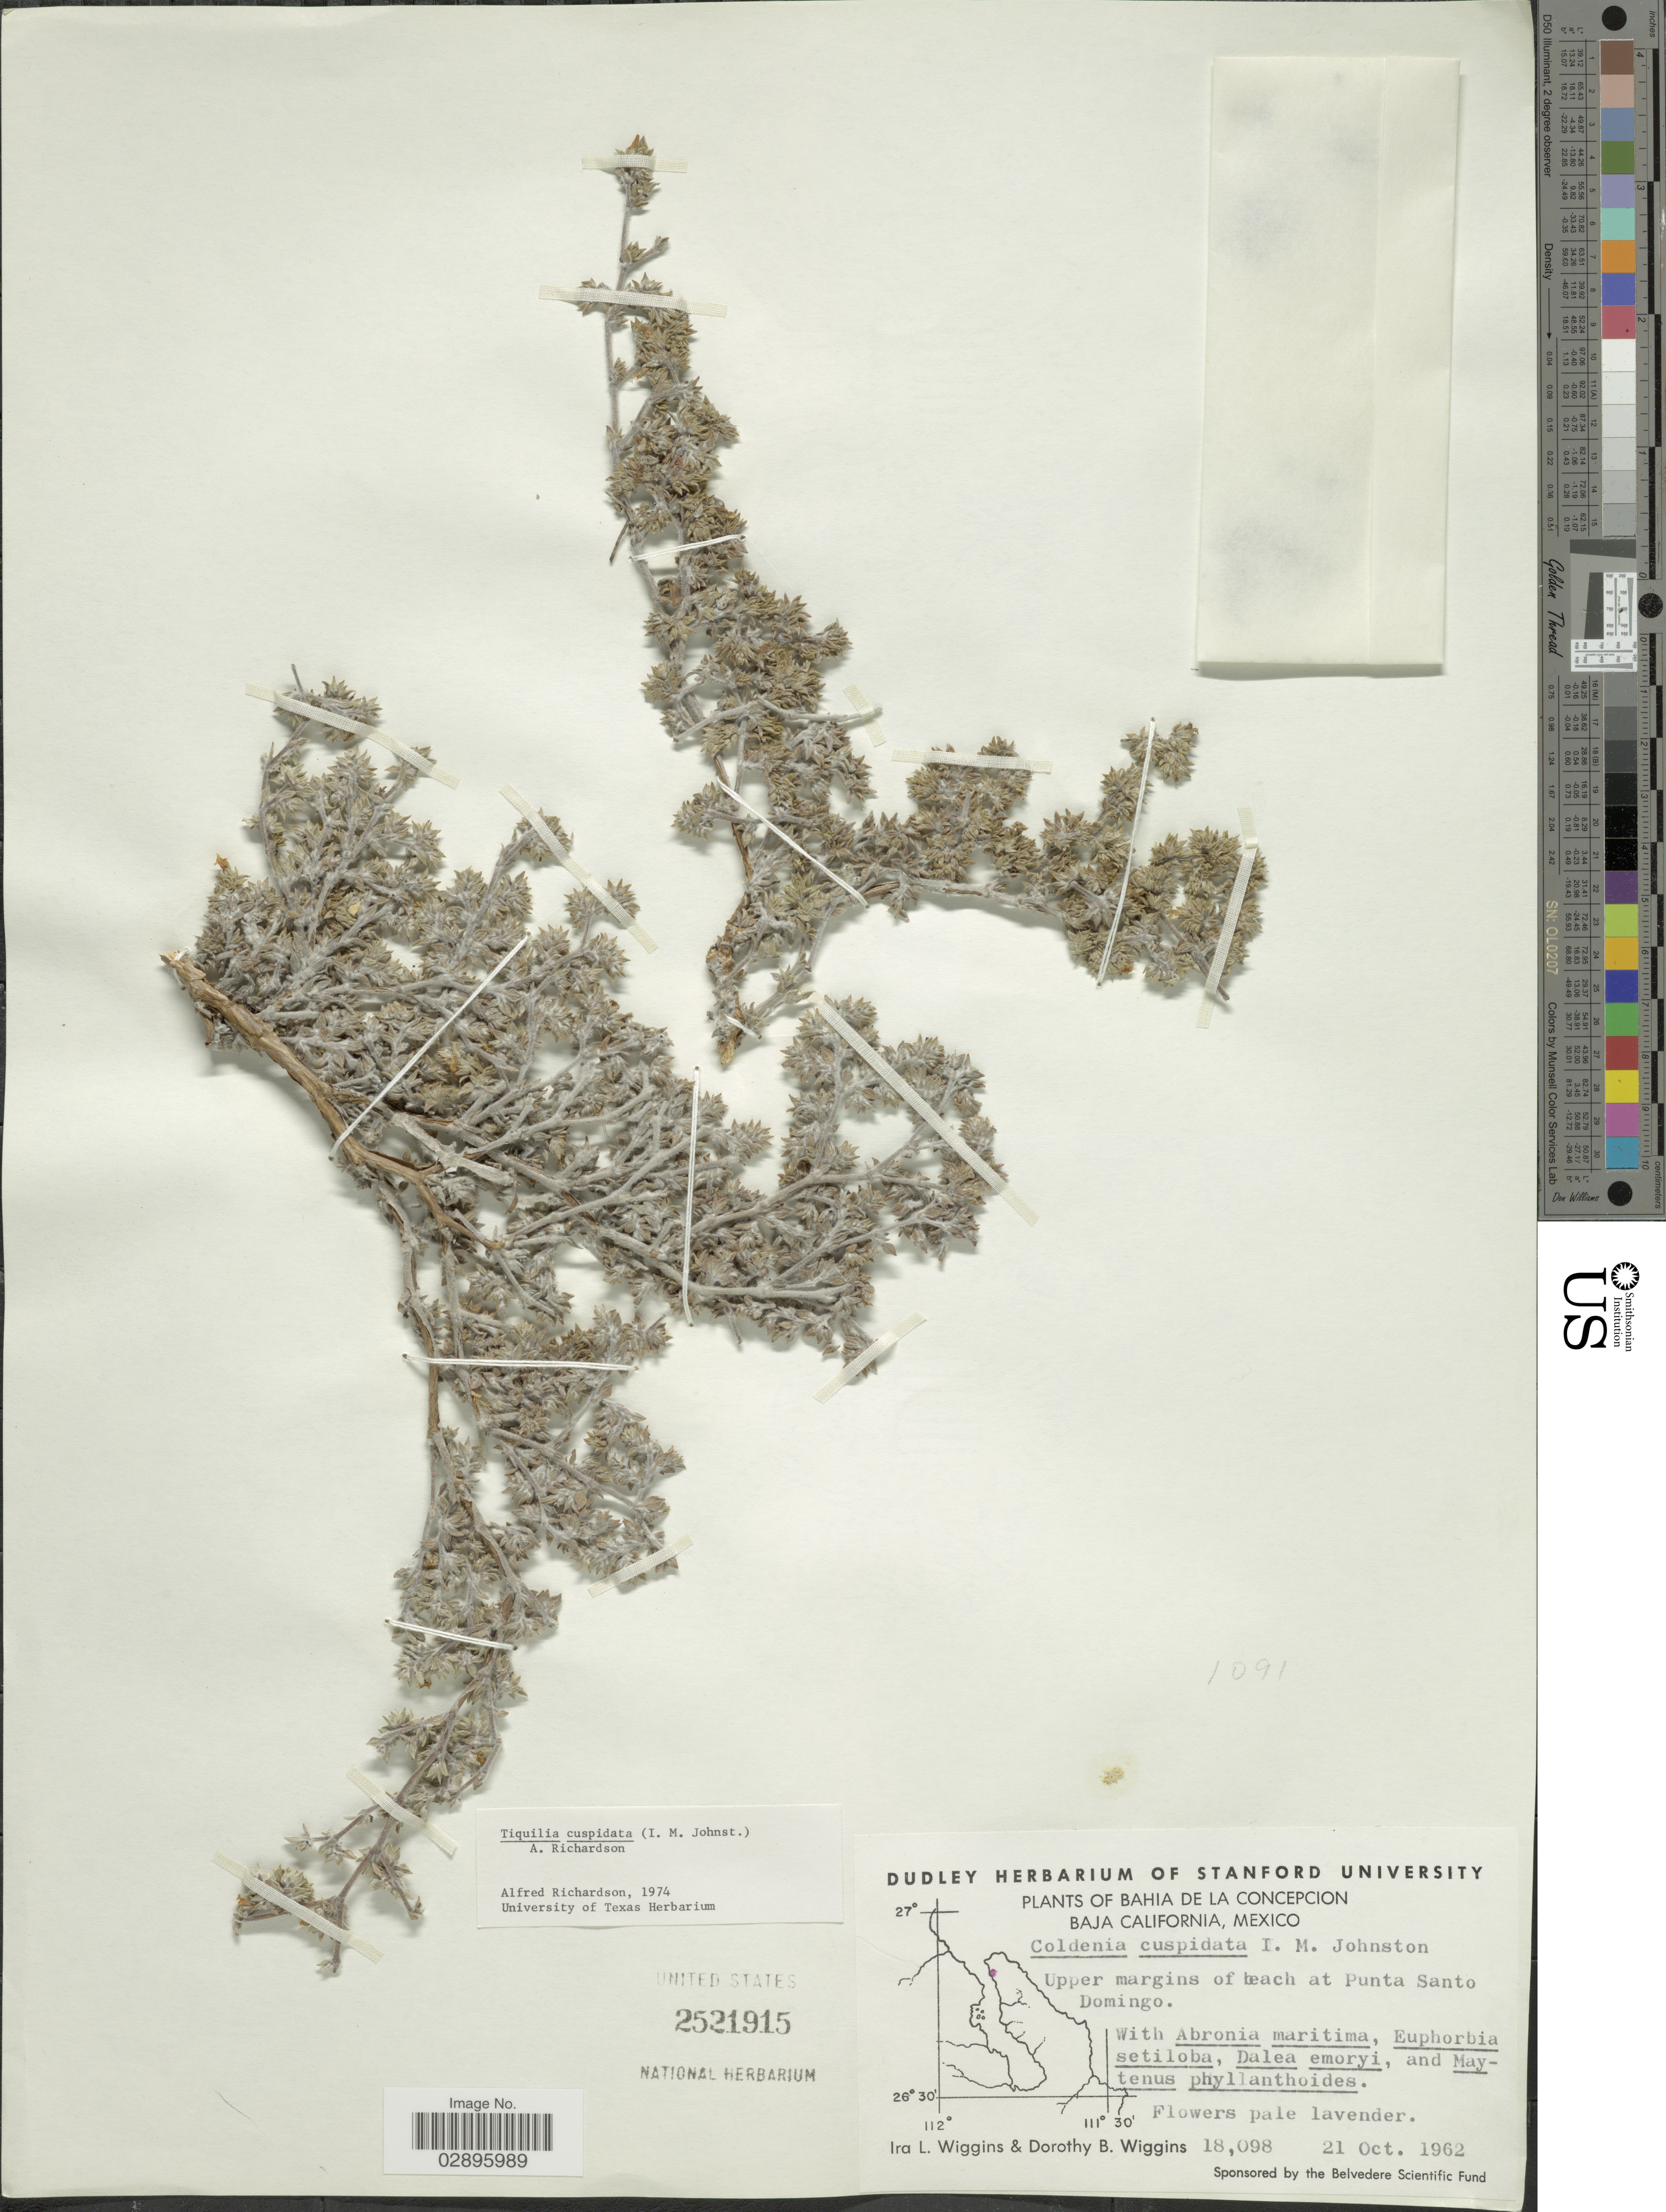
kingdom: Plantae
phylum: Tracheophyta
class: Magnoliopsida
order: Boraginales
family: Ehretiaceae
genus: Tiquilia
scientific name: Tiquilia cuspidata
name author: (I.M. Johnst.) A.T. Richardson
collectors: I. L. Wiggins & D. B. Wiggins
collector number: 18098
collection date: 1962-10-21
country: Mexico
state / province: Baja California Sur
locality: Bahia de la Concepcion. Upper margins of beach at Punta Santo Domingo.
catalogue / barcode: US 2521915